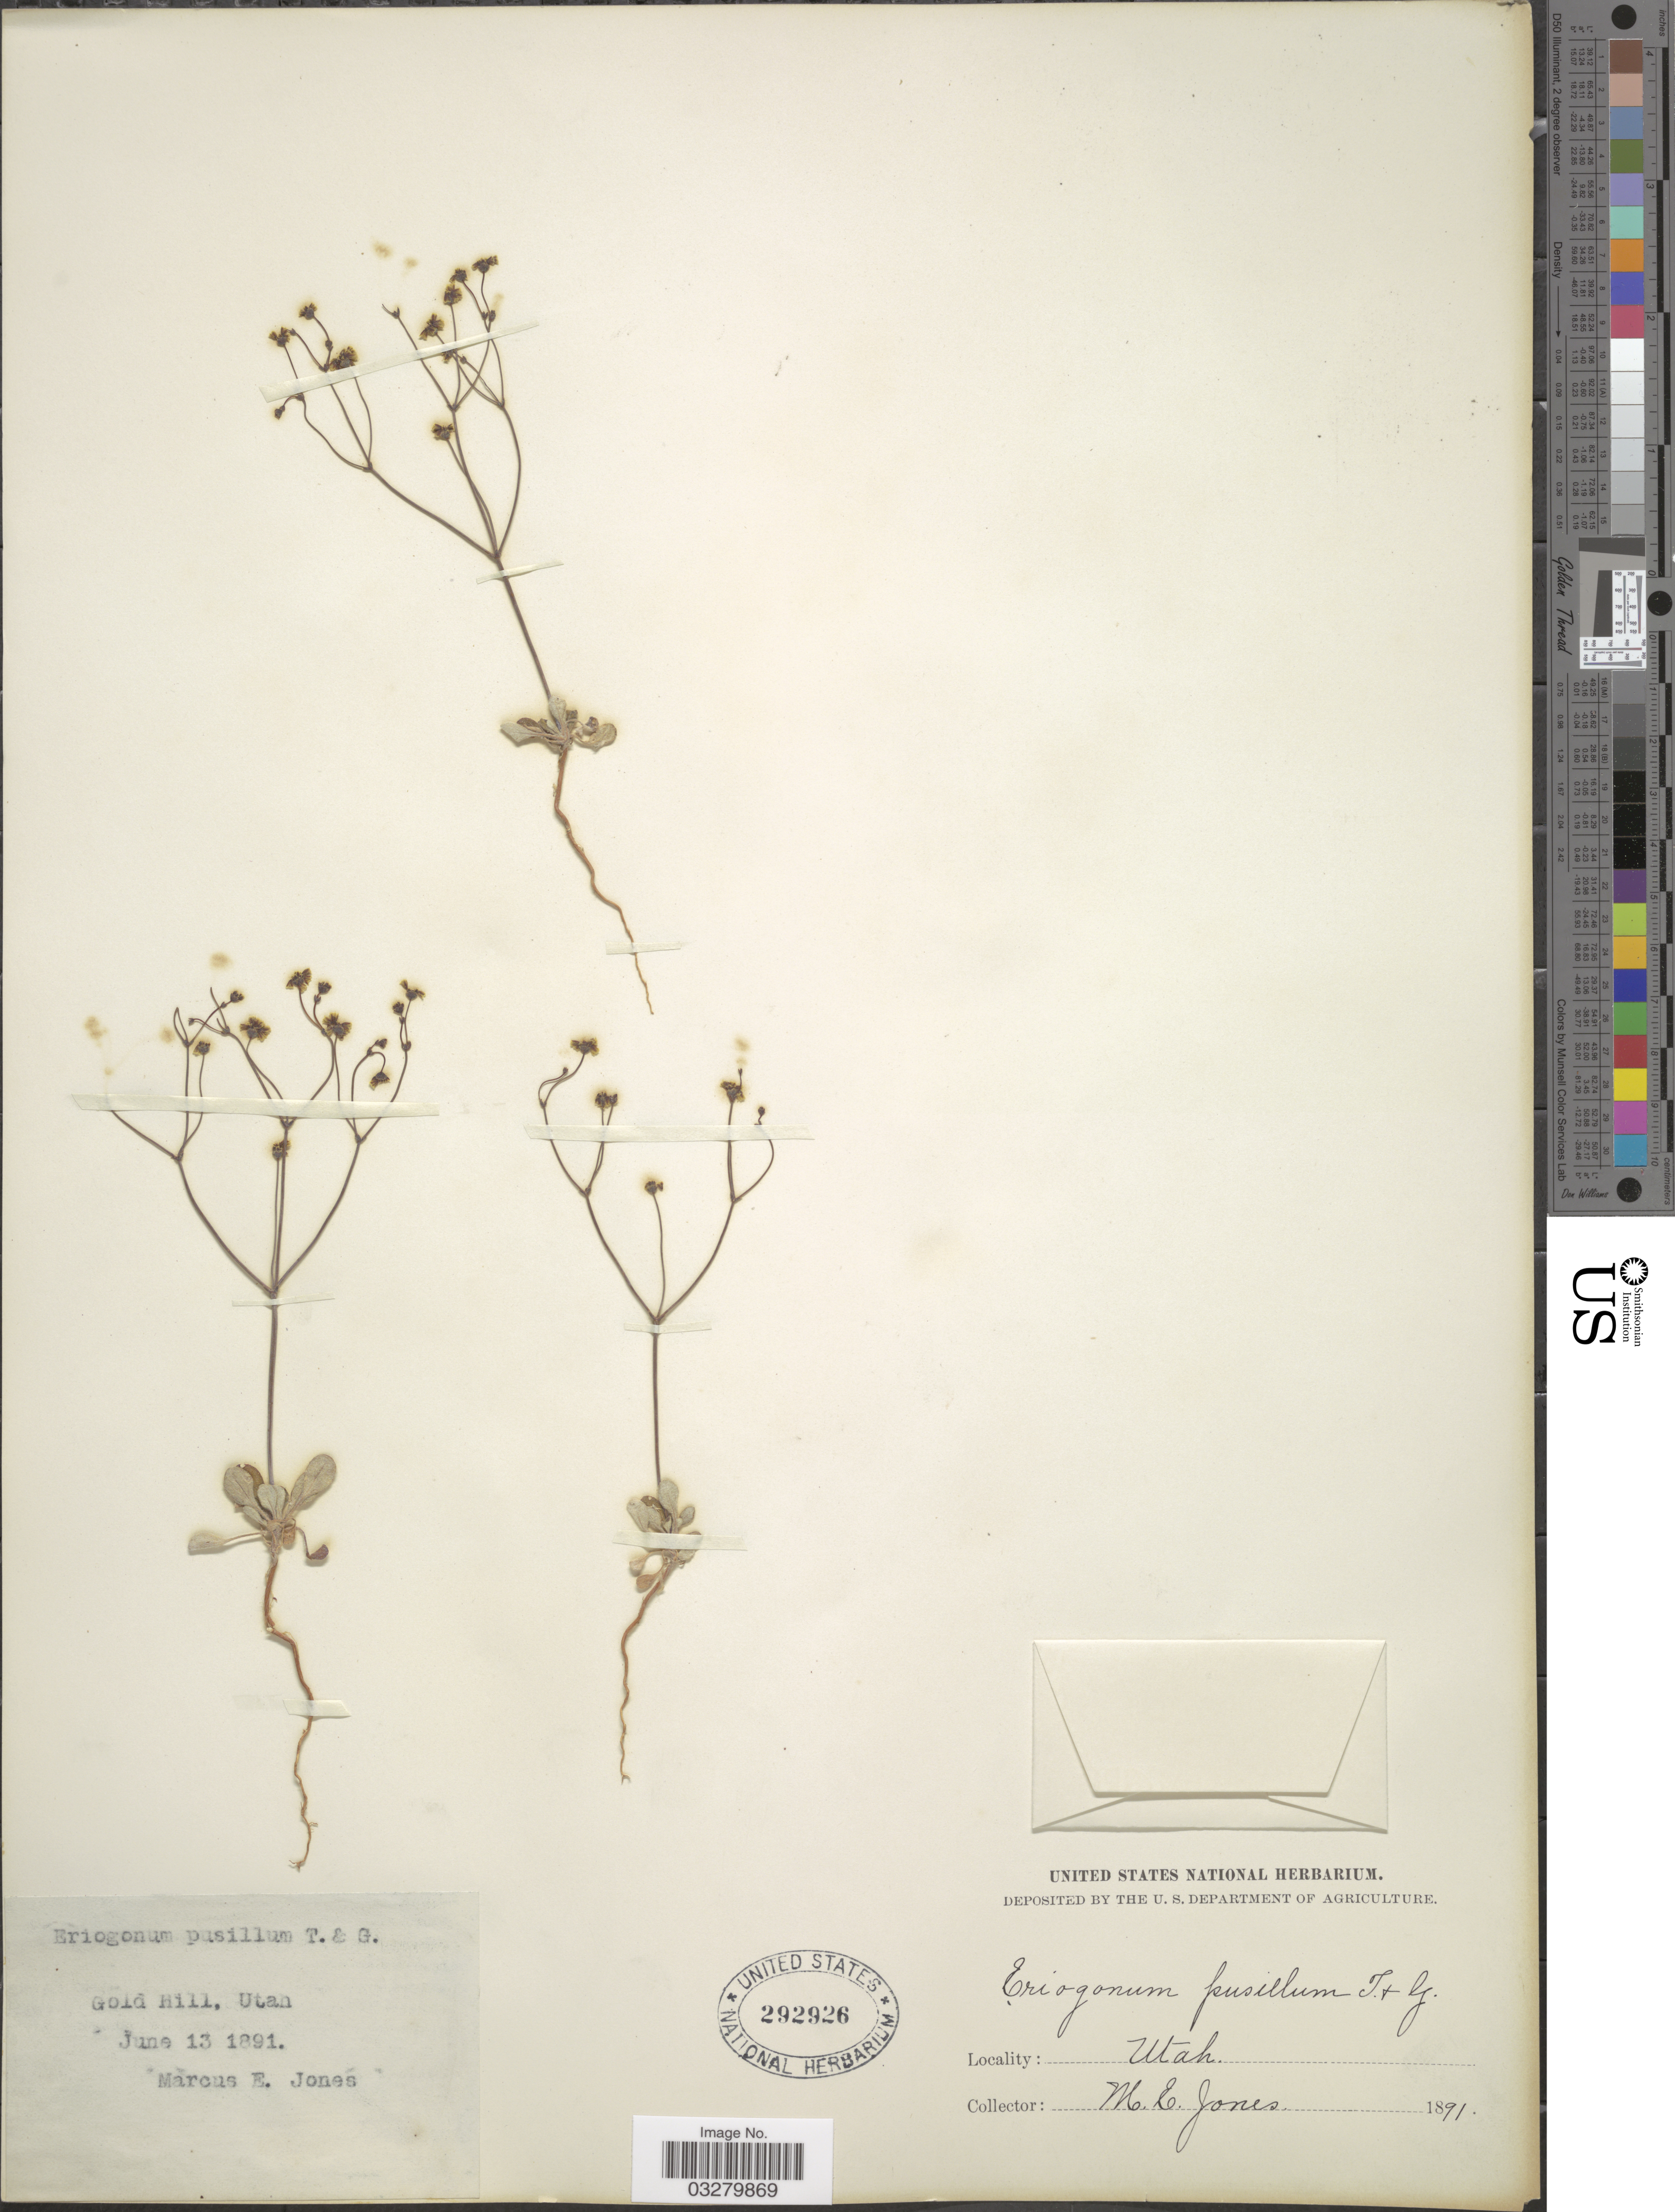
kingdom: Plantae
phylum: Tracheophyta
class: Magnoliopsida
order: Caryophyllales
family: Polygonaceae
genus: Eriogonum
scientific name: Eriogonum pusillum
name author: Torr. & A. Gray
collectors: M. E. Jones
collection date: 1891-06-13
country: United States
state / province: Utah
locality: Gold Hill.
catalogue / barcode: US 292926